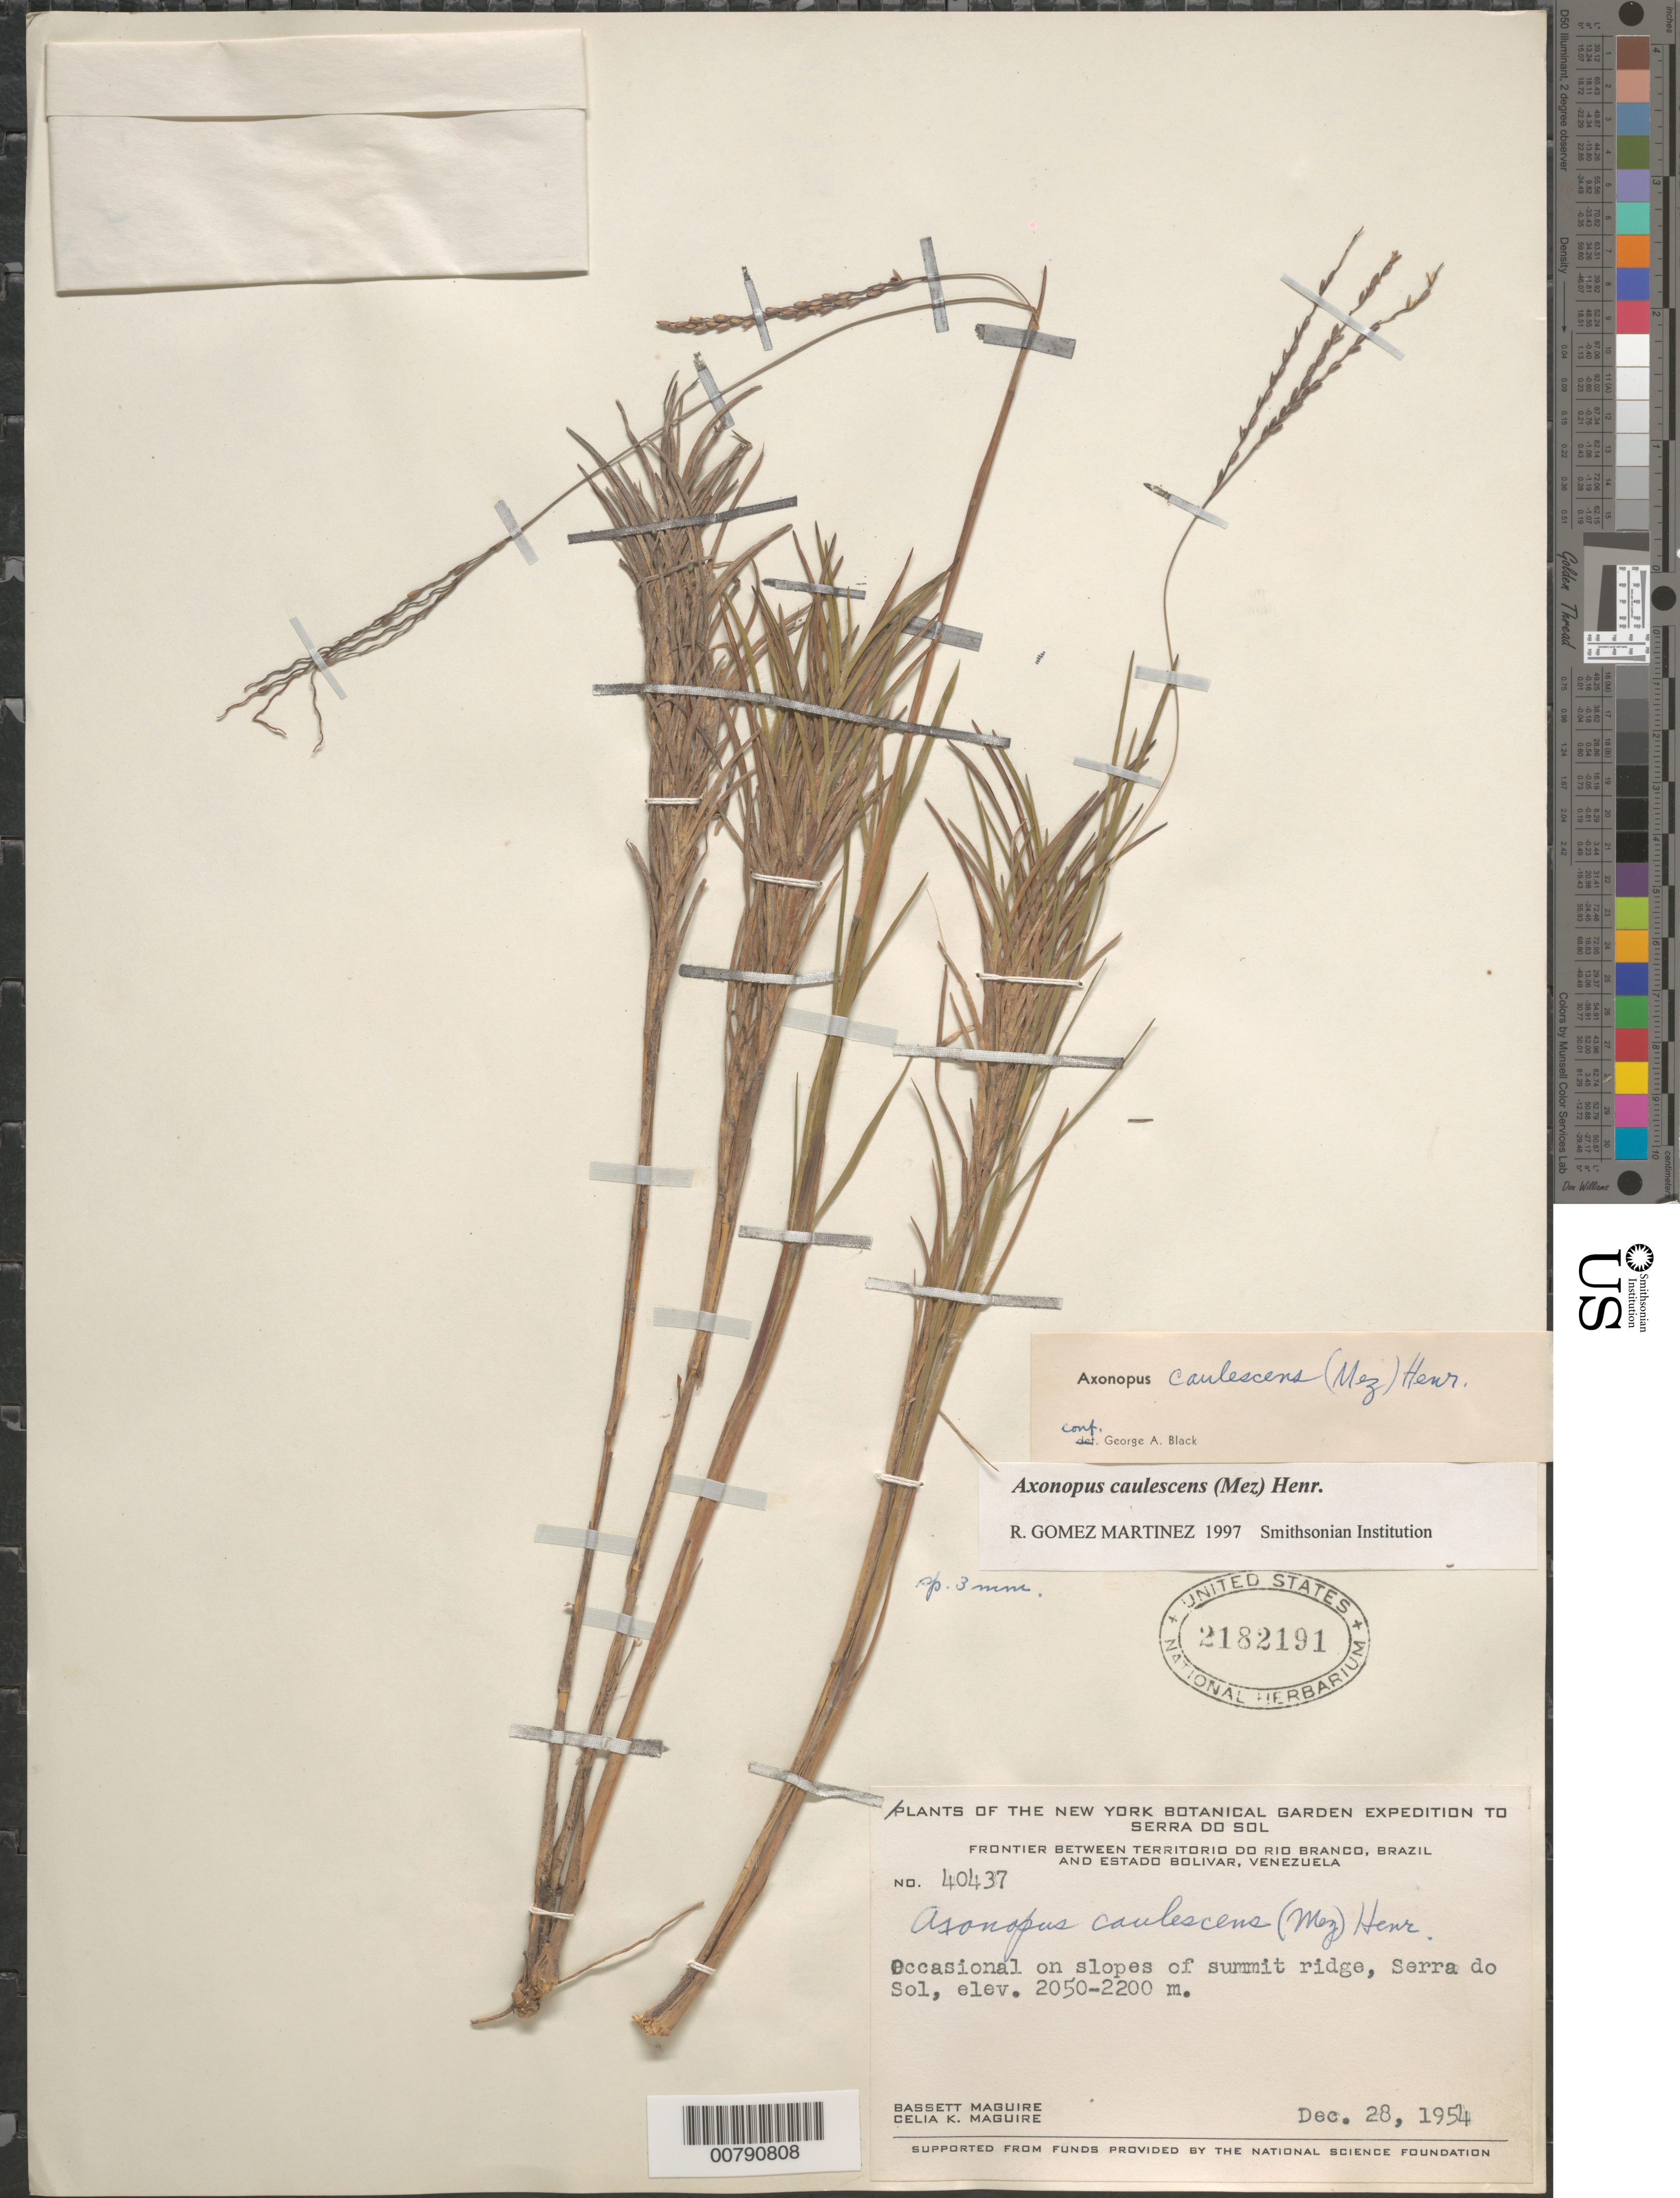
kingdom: Plantae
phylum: Tracheophyta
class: Liliopsida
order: Poales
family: Poaceae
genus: Axonopus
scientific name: Axonopus caulescens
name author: (Mez) Henrickson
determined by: Gomez Martinez, R.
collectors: B. Maguire & C. K. Maguire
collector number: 40437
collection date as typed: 28-Dec-54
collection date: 1954-12-28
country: Venezuela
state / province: Bolívar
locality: Serra do Sol, frontier betw. TerRiver do Río Branco, Brazil & Bolívar, Venezuela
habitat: Slopes of summit ridge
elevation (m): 2073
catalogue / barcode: US 2182191